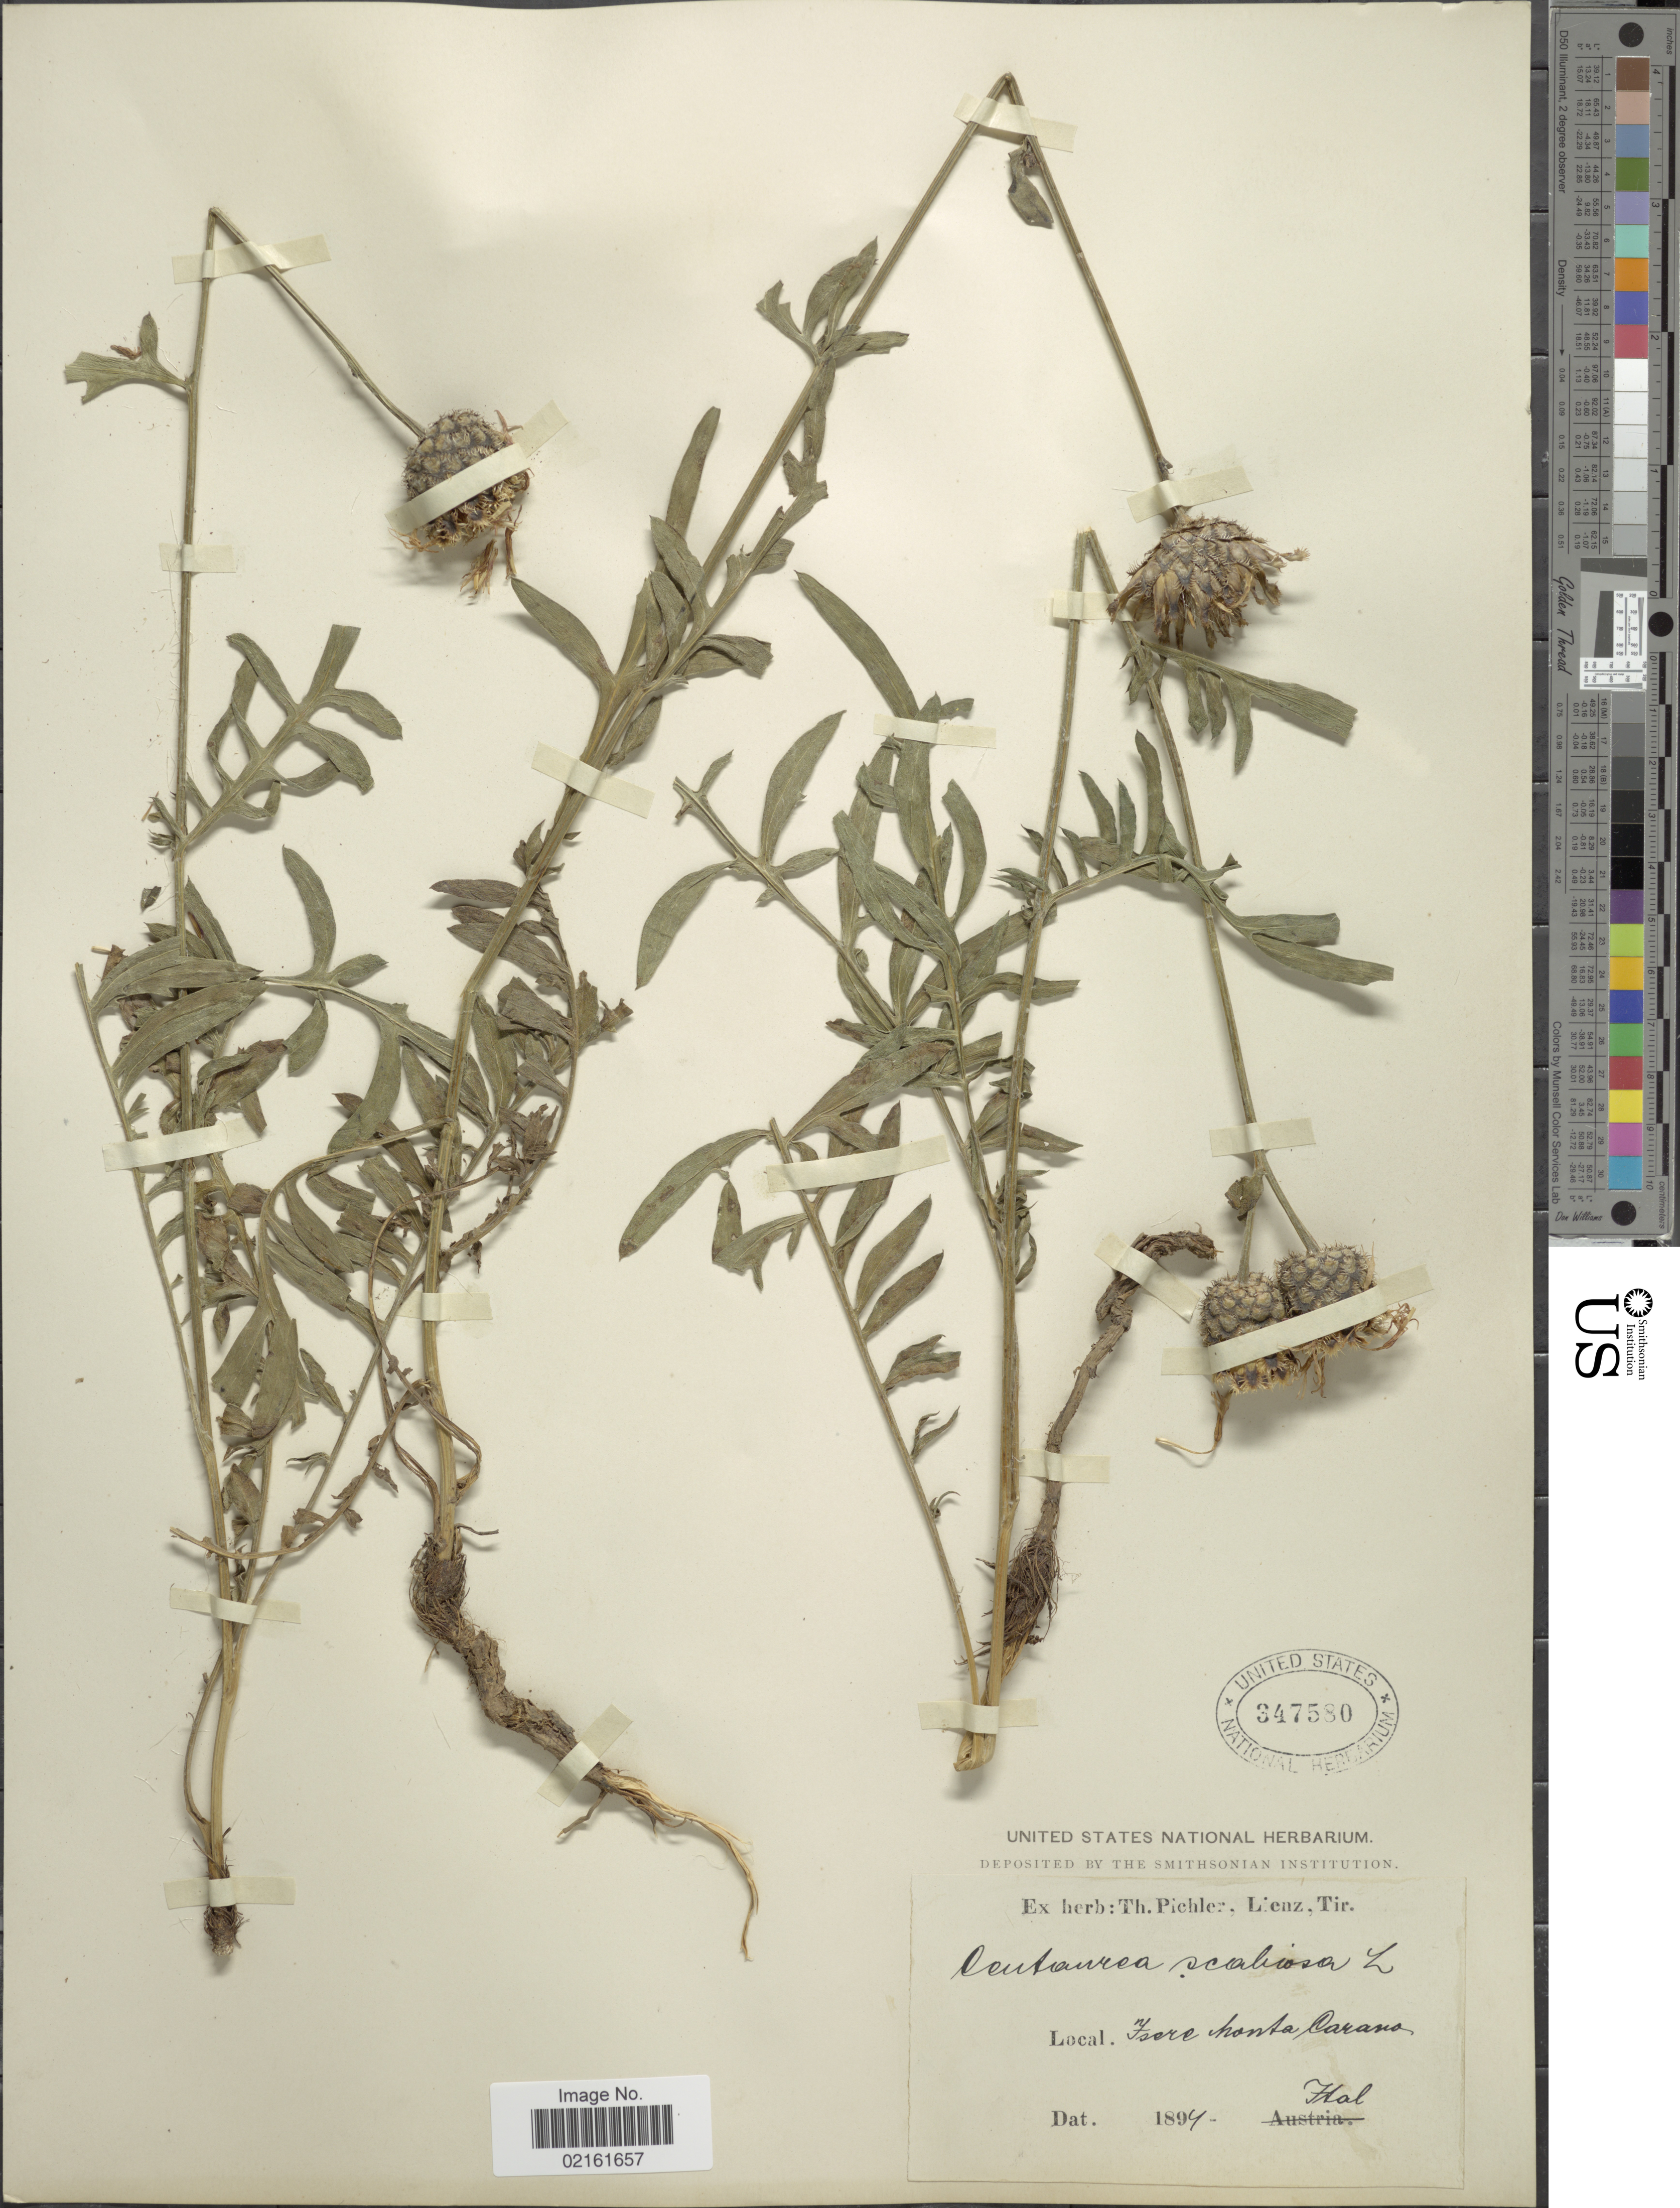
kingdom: Plantae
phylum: Tracheophyta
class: Magnoliopsida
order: Asterales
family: Asteraceae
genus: Centaurea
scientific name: Centaurea scabiosa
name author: L.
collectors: ex herb. T. Pichler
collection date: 1894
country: Italy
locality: Isere honta Carano [interpreted]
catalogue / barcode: US 347580